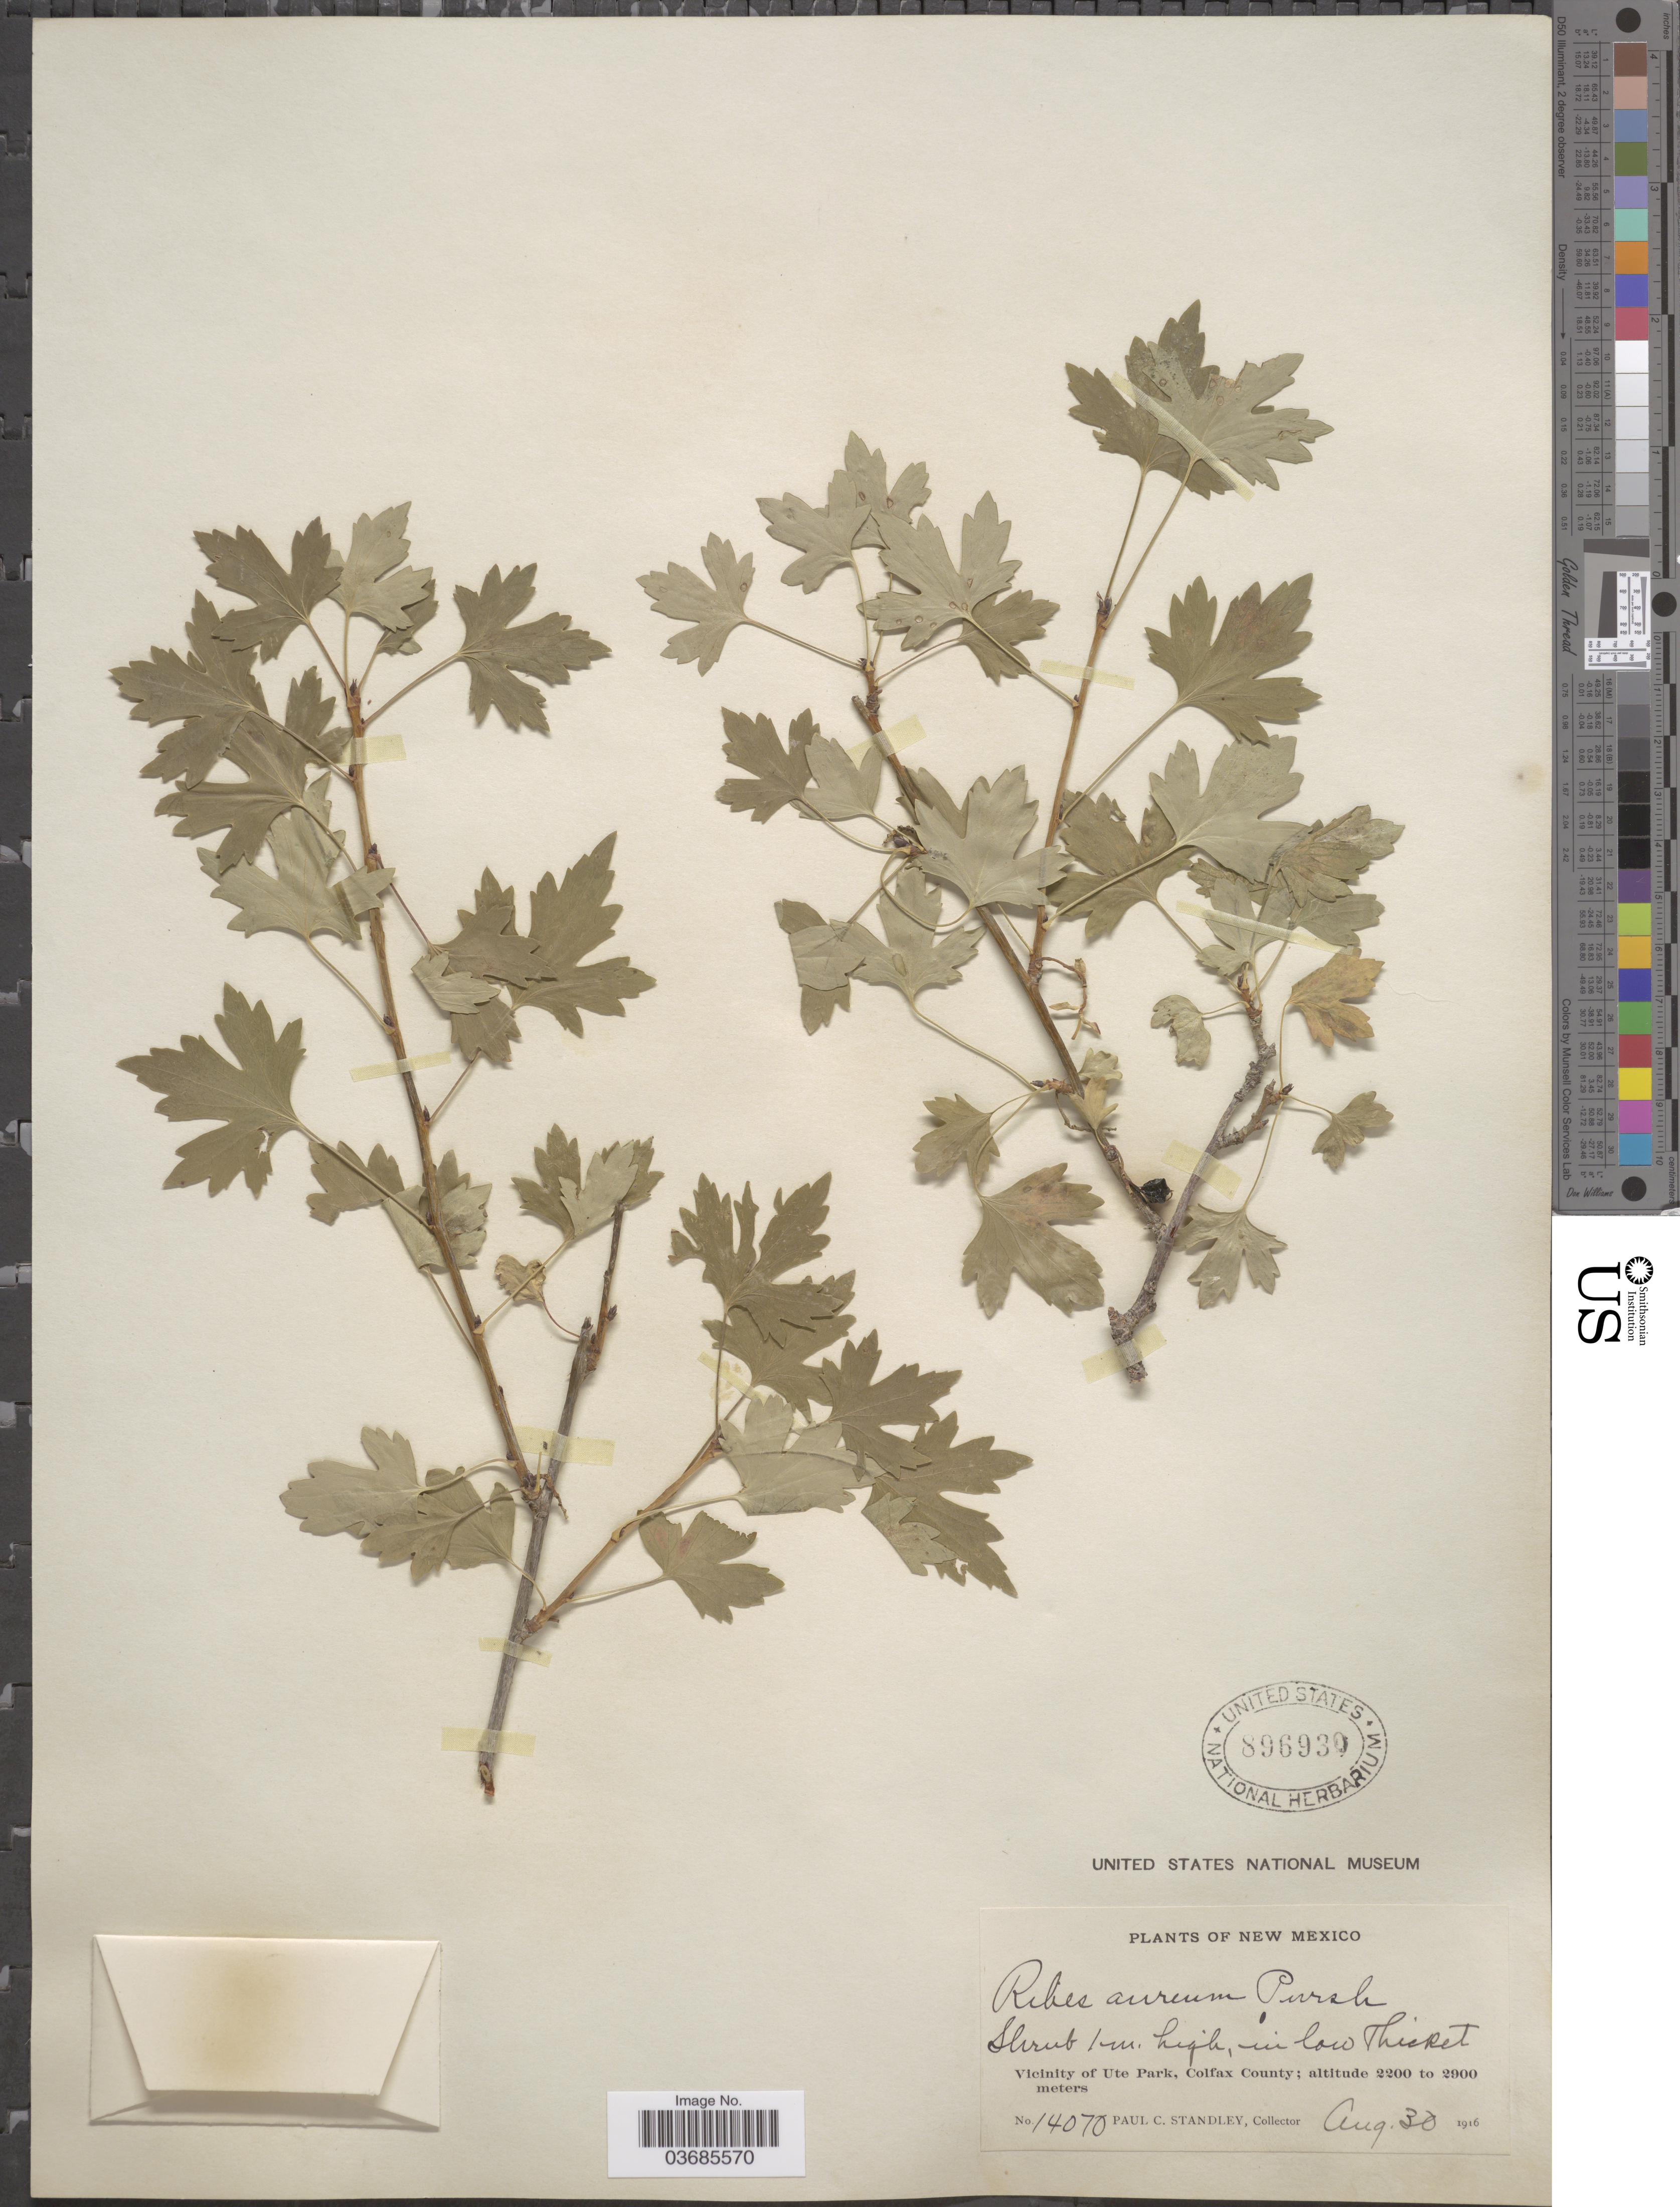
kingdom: Plantae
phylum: Tracheophyta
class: Magnoliopsida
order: Saxifragales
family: Grossulariaceae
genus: Ribes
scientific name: Ribes aureum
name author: Pursh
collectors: P. C. Standley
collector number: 14070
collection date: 1916-08-30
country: United States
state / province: New Mexico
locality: Vicinity of Ute Park, Colfax County.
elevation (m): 2200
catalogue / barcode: US 896930